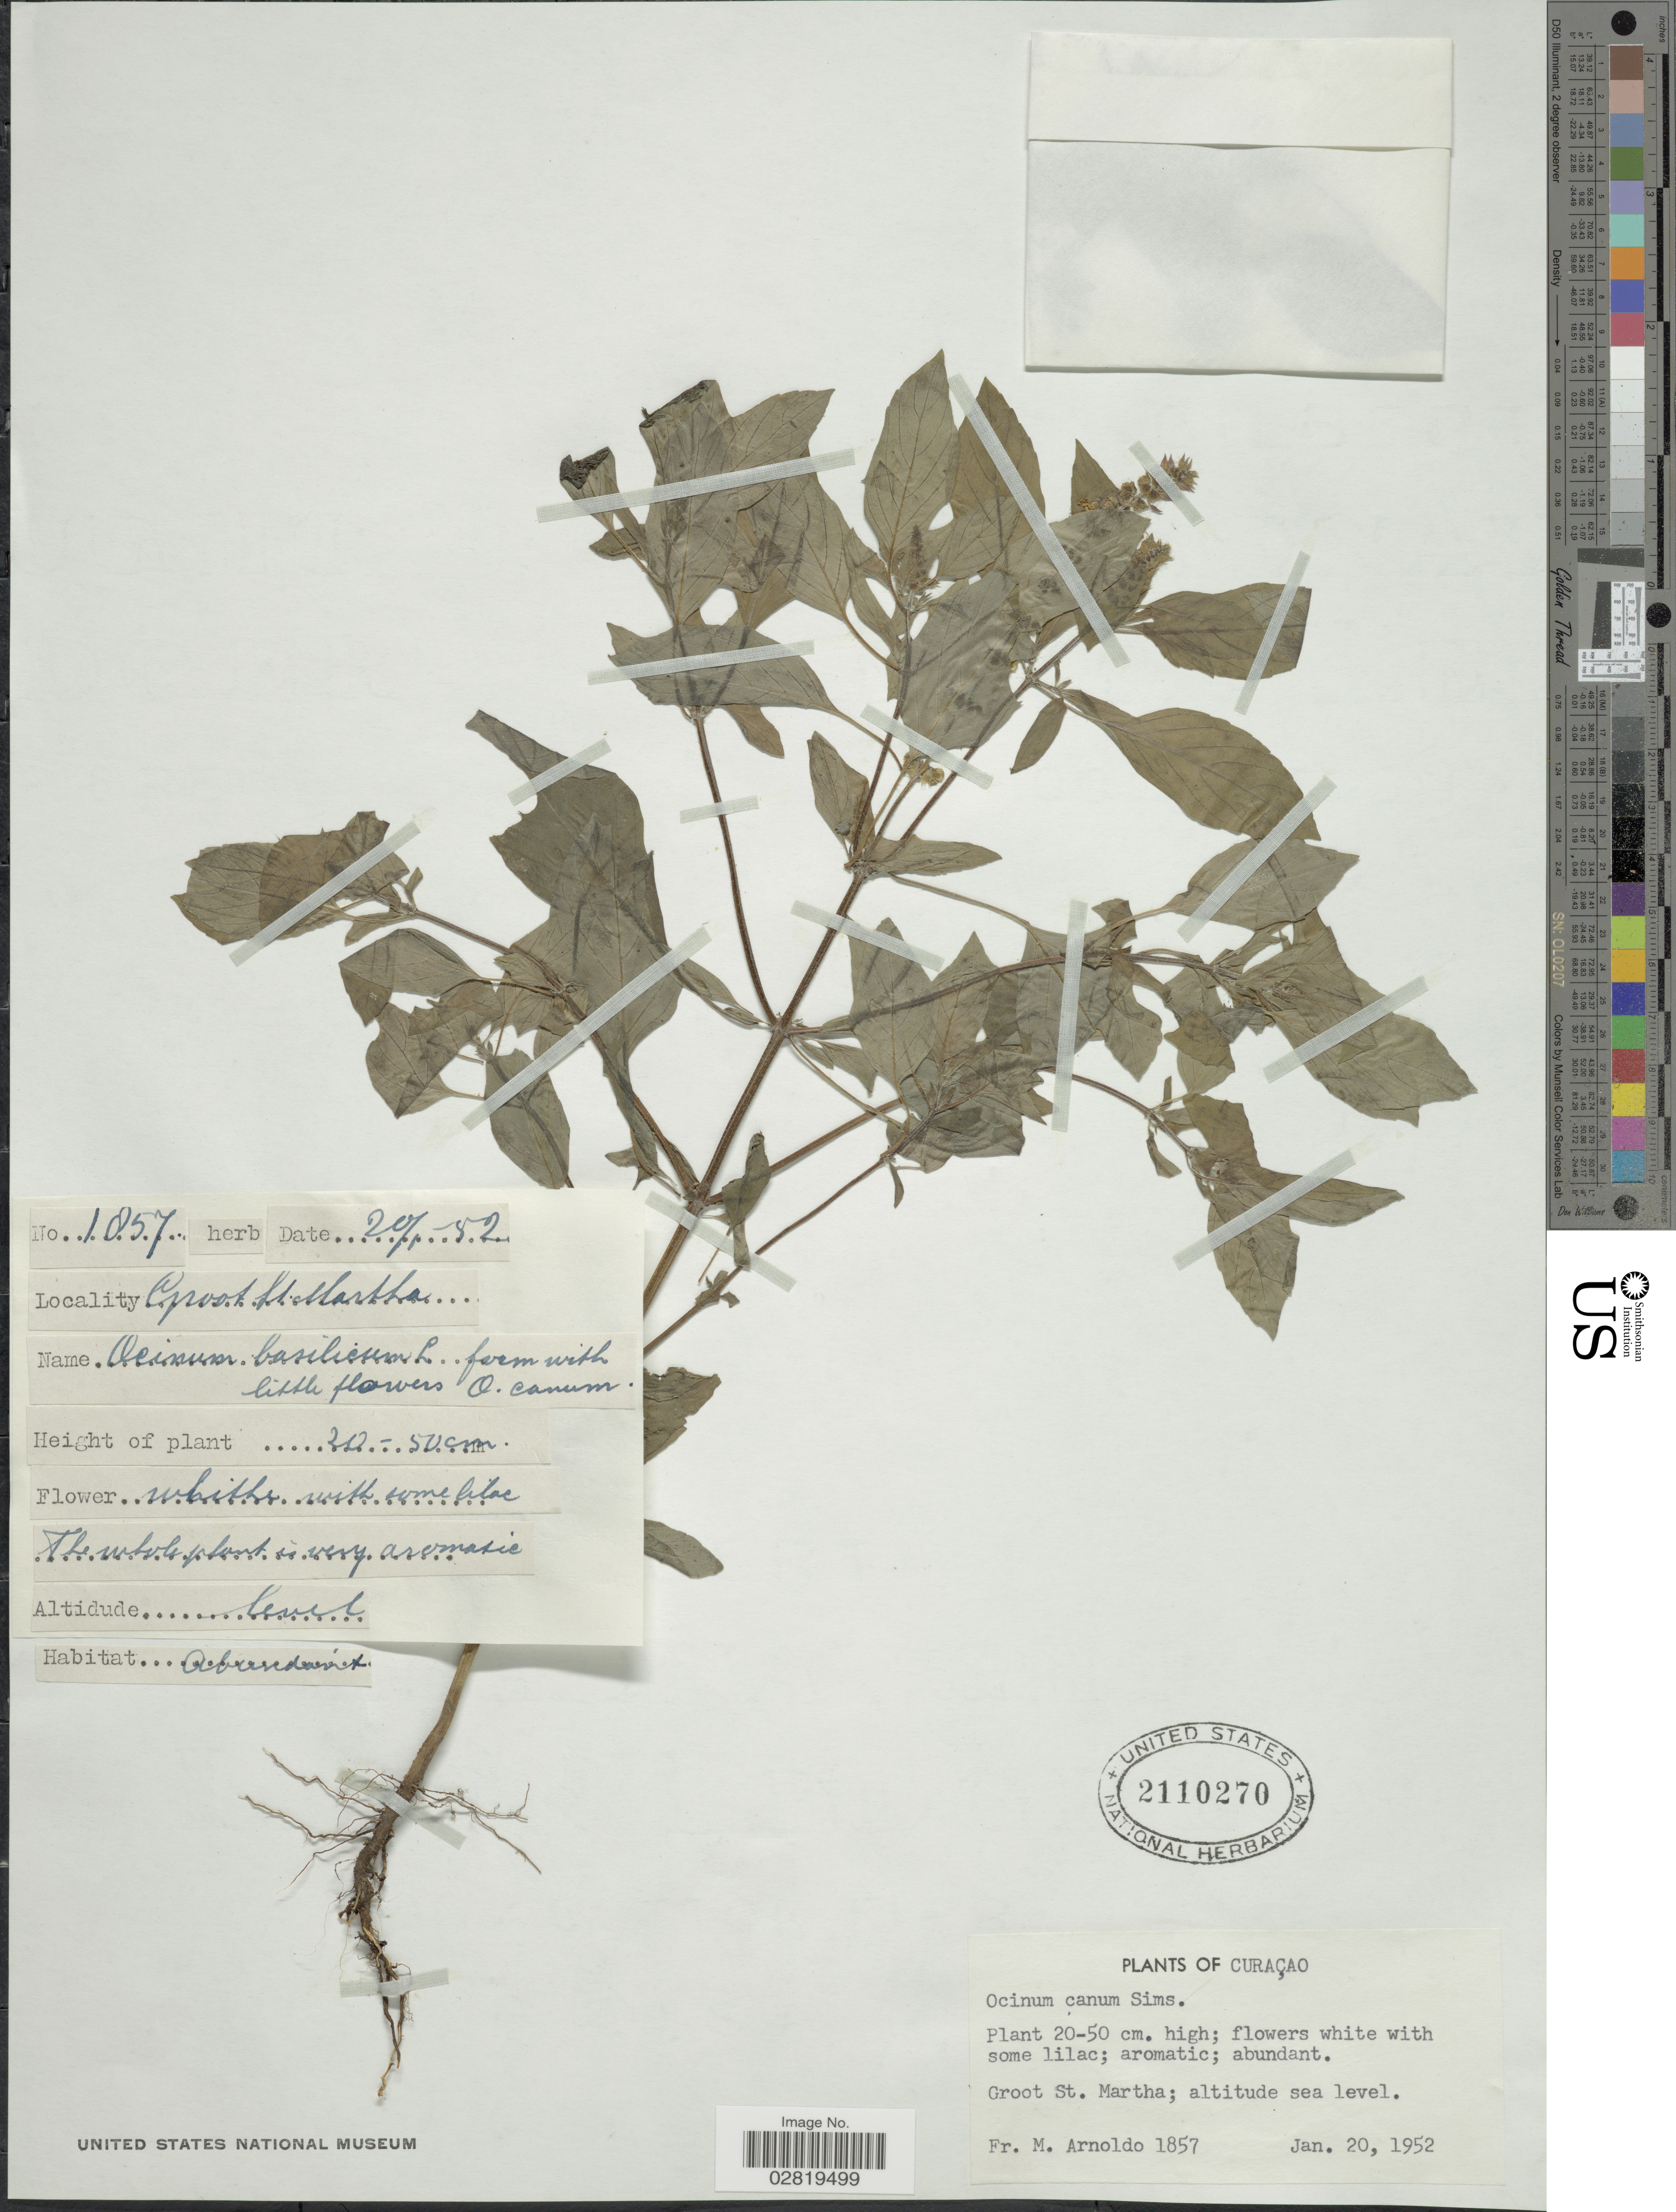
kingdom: Plantae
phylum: Tracheophyta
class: Magnoliopsida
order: Lamiales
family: Lamiaceae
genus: Ocimum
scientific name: Ocimum canum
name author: Sims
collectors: N. Arnoldo-Broeders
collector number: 1857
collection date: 1952-01-20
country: Curaçao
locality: Groot St. Martha.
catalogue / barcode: US 2110270